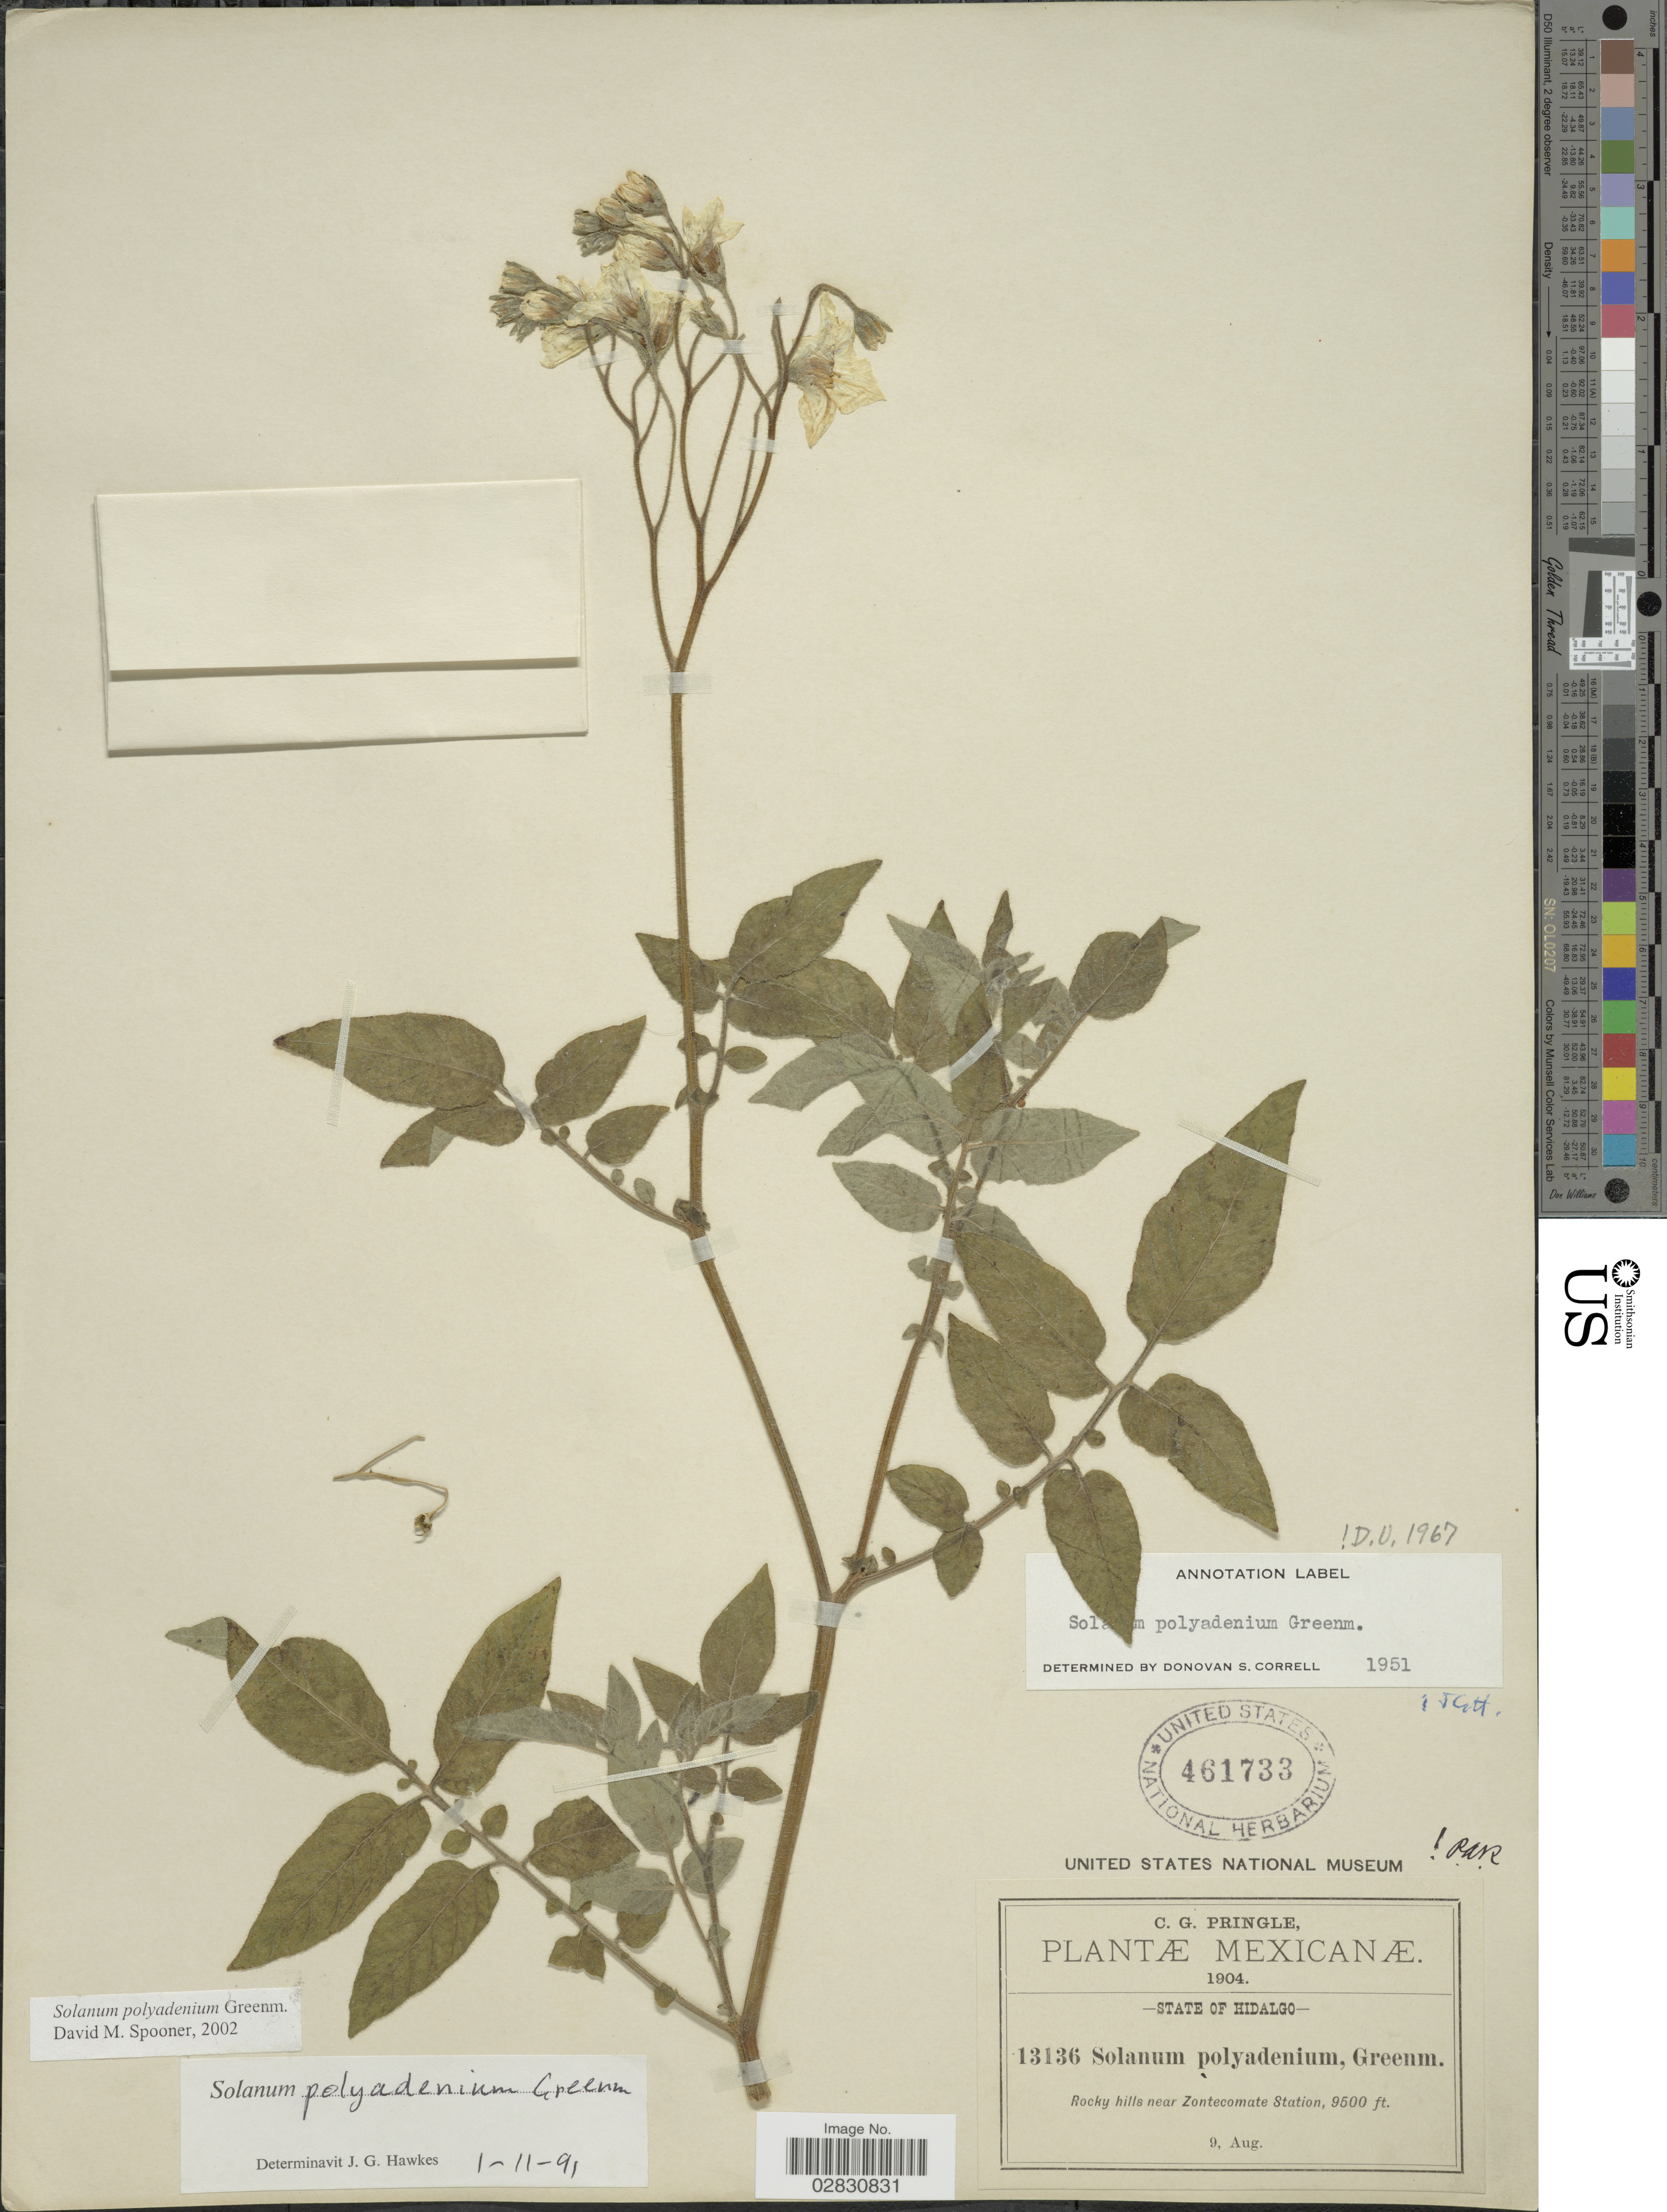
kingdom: Plantae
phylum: Tracheophyta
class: Magnoliopsida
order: Solanales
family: Solanaceae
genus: Solanum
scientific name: Solanum polyadenium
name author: Greenm.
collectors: C. G. Pringle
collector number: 13136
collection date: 1904-08-09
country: Mexico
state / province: Hidalgo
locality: State of Hidalgo, Rocky hills near Zontecomate Station.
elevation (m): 2896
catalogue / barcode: US 461733